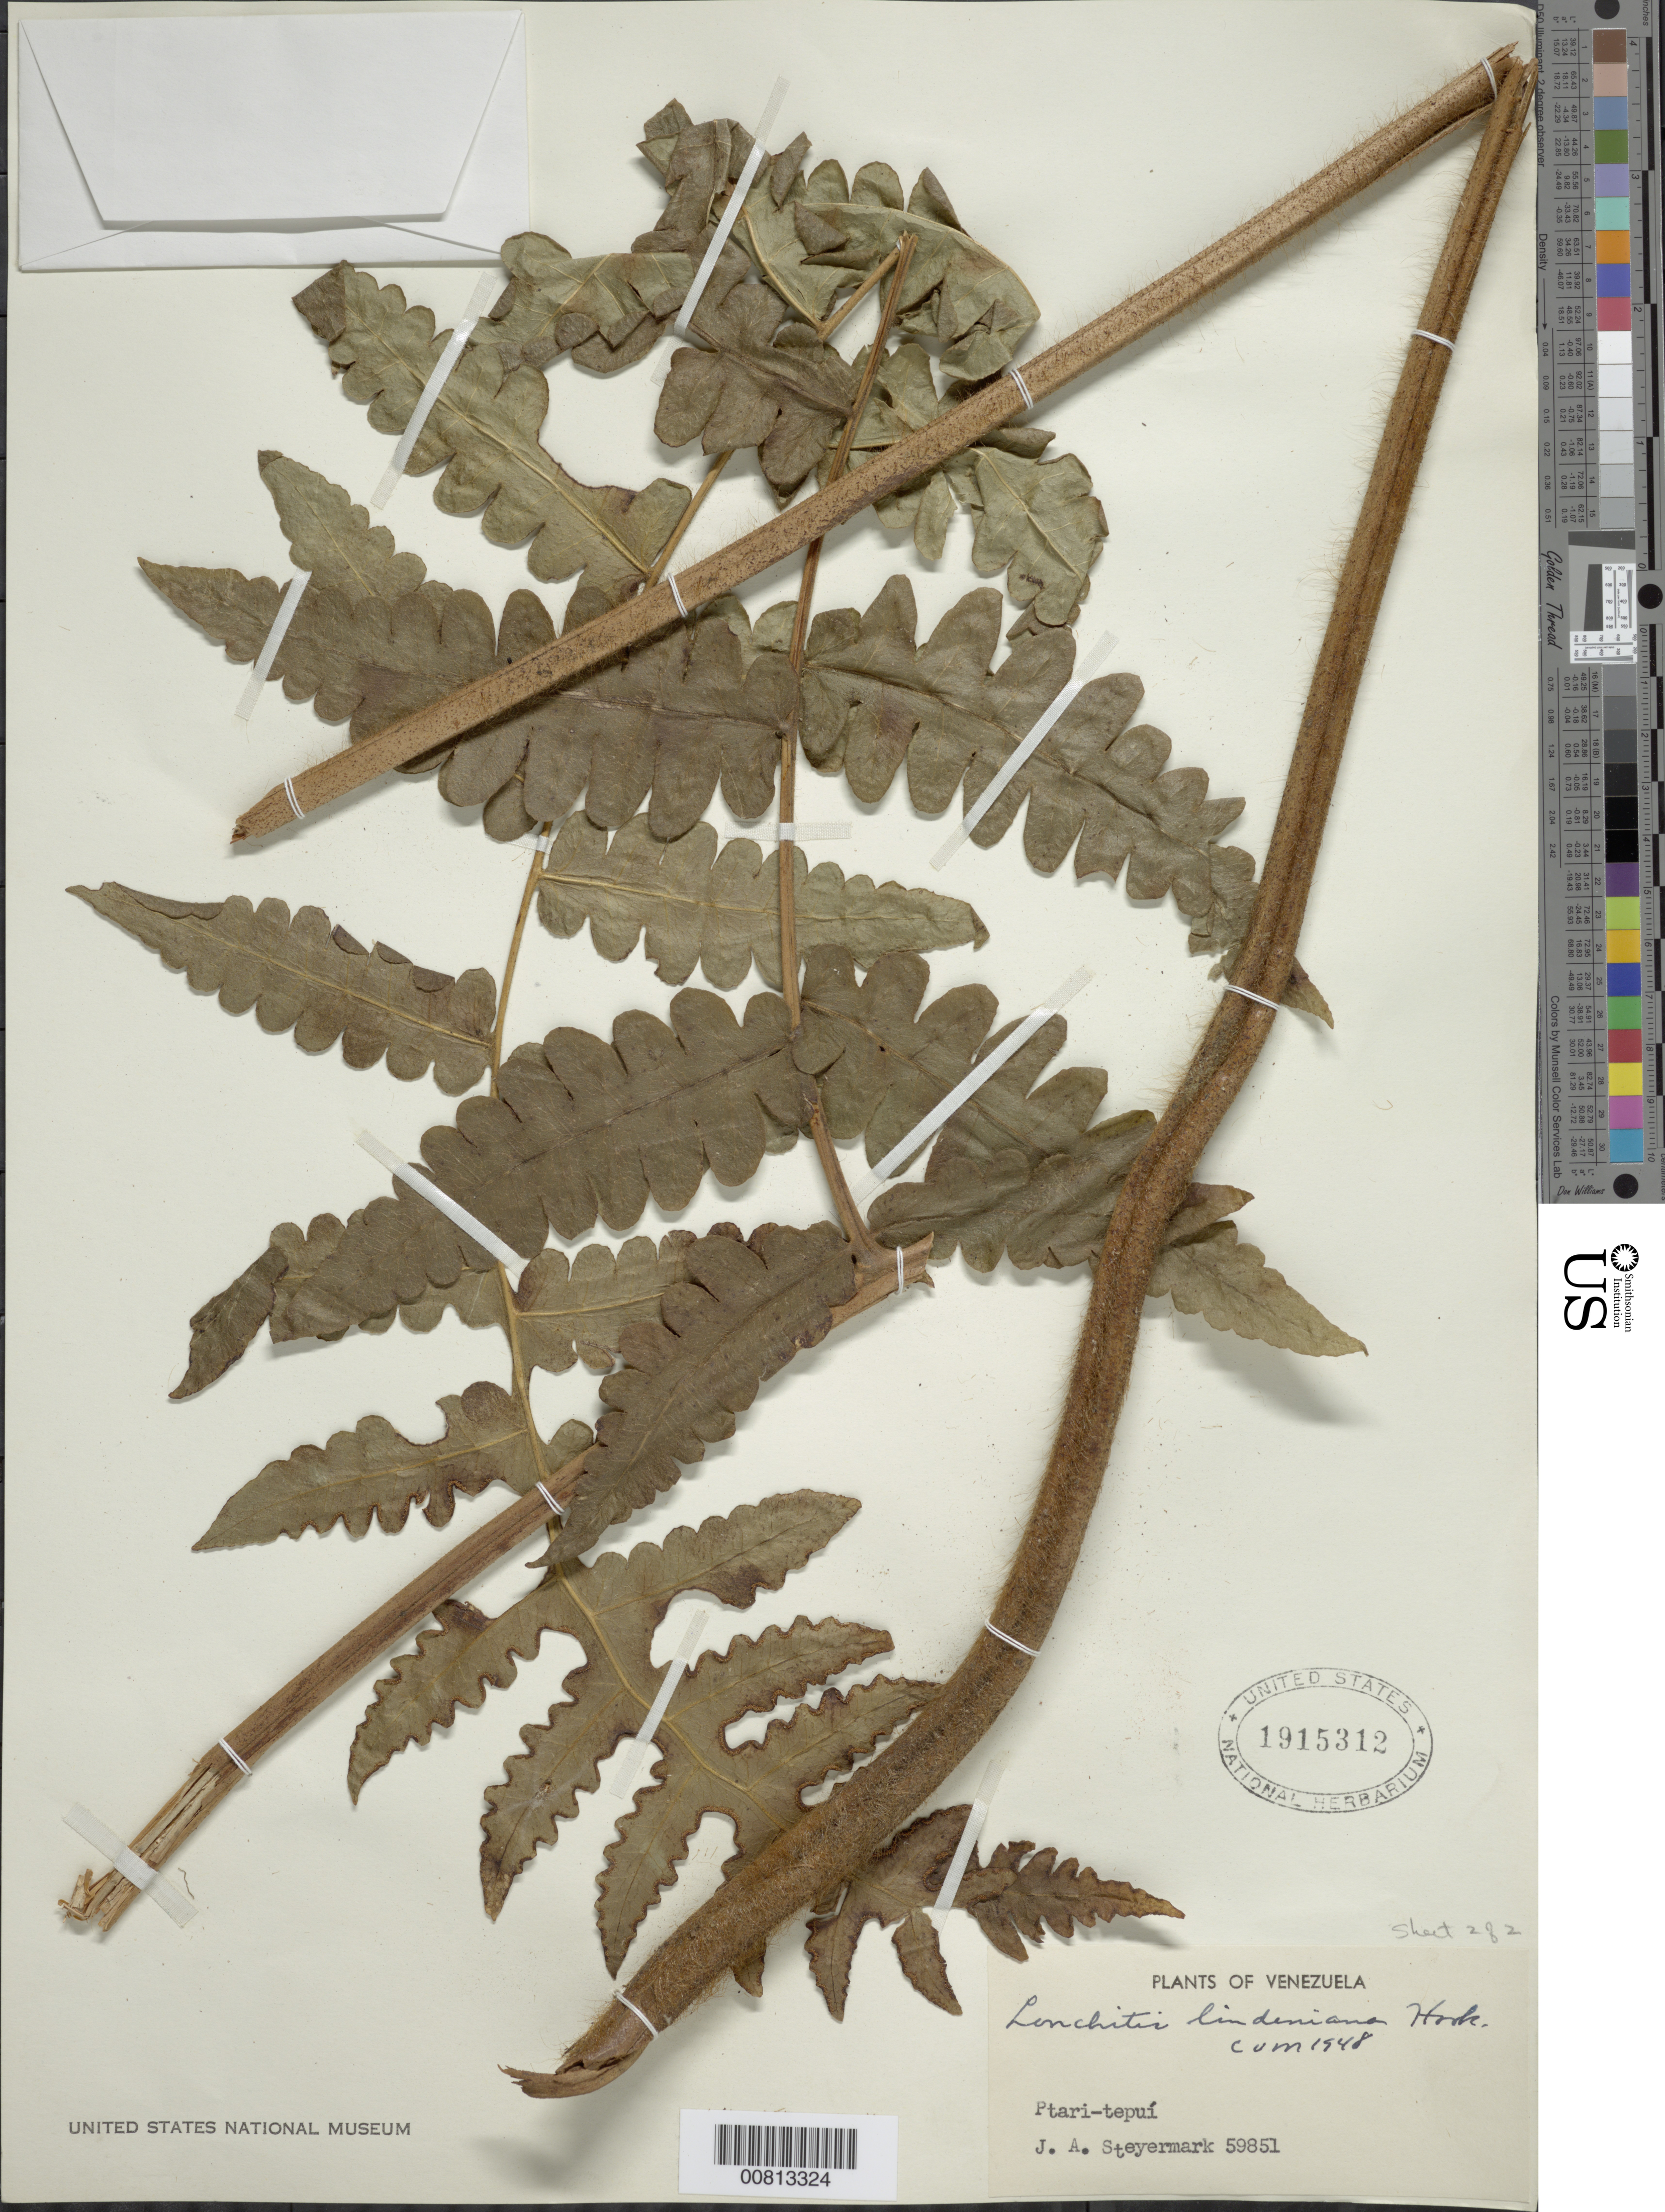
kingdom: Plantae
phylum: Tracheophyta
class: Polypodiopsida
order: Polypodiales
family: Dennstaedtiaceae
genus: Blotiella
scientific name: Blotiella lindeniana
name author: (Hook.) R.M. Tryon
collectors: J. Steyermark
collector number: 59851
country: Venezuela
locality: Ptarí-tepuí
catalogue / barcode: US 1915312